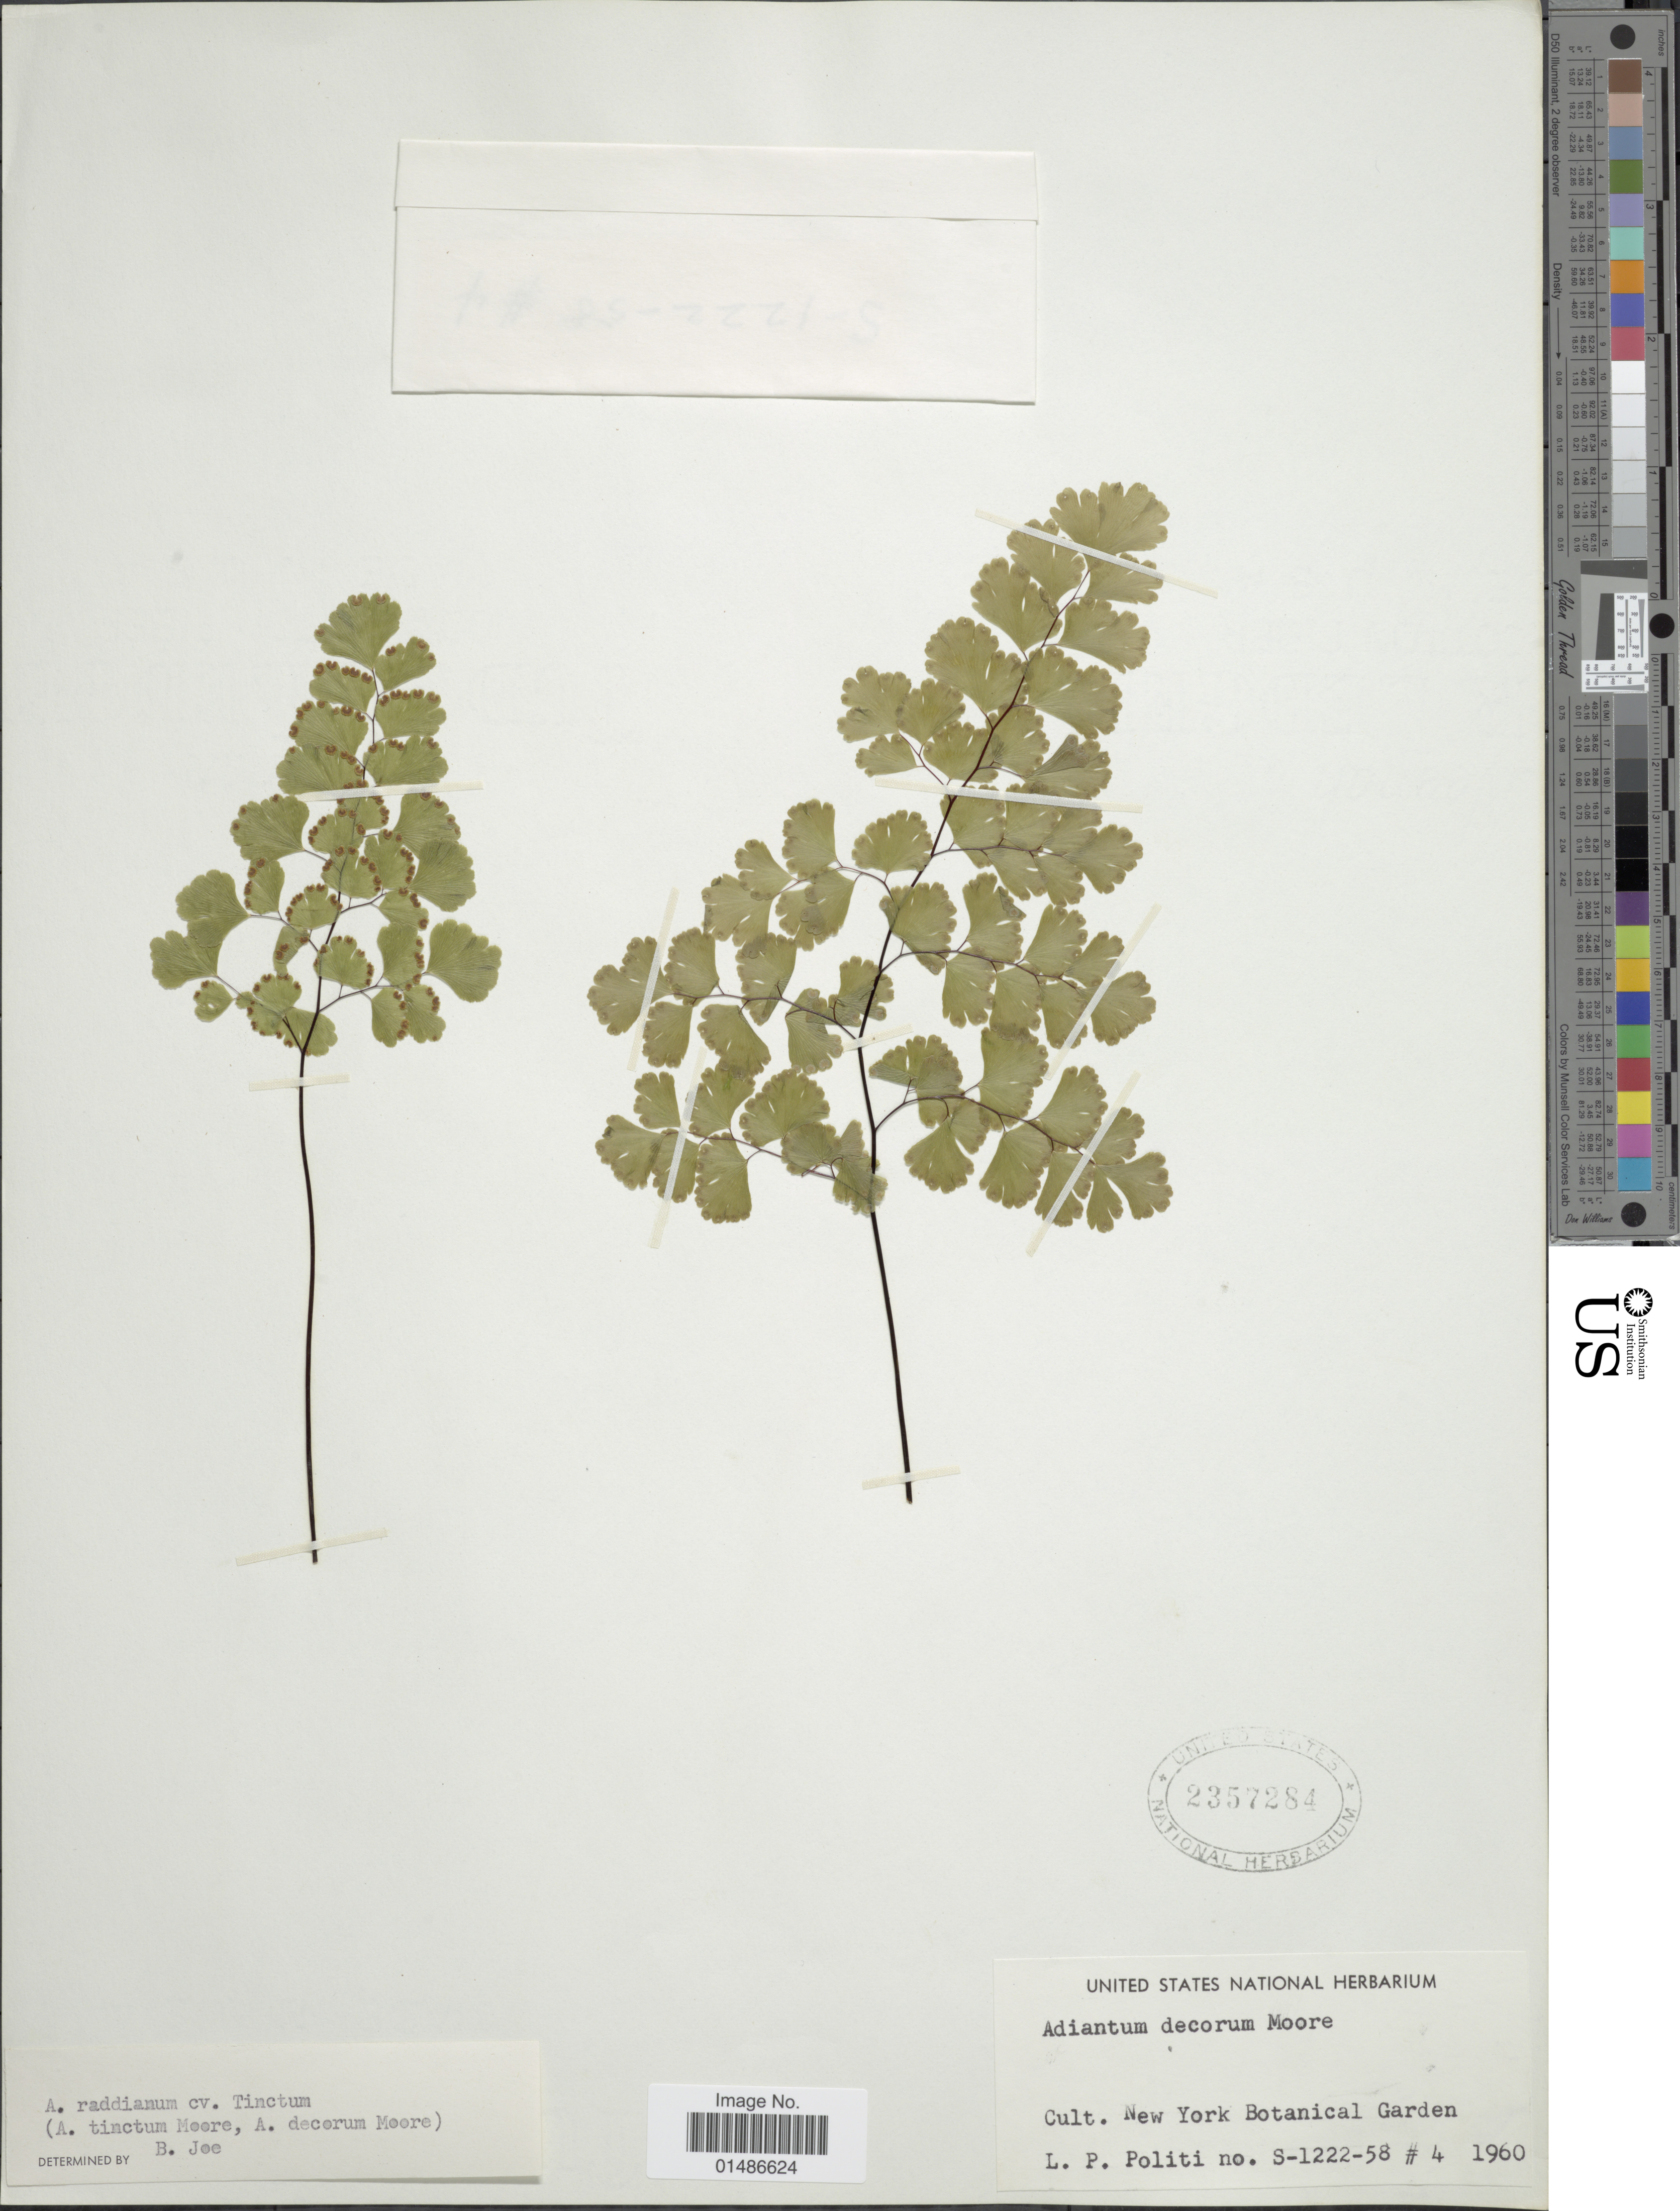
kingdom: Plantae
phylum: Tracheophyta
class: Polypodiopsida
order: Polypodiales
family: Pteridaceae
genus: Adiantum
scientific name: Adiantum raddianum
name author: C. Presl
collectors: L. Politi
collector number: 4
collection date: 1960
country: United States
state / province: New York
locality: Cult. New York Botanical Garden. S-1222-58.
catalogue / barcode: US 2357284